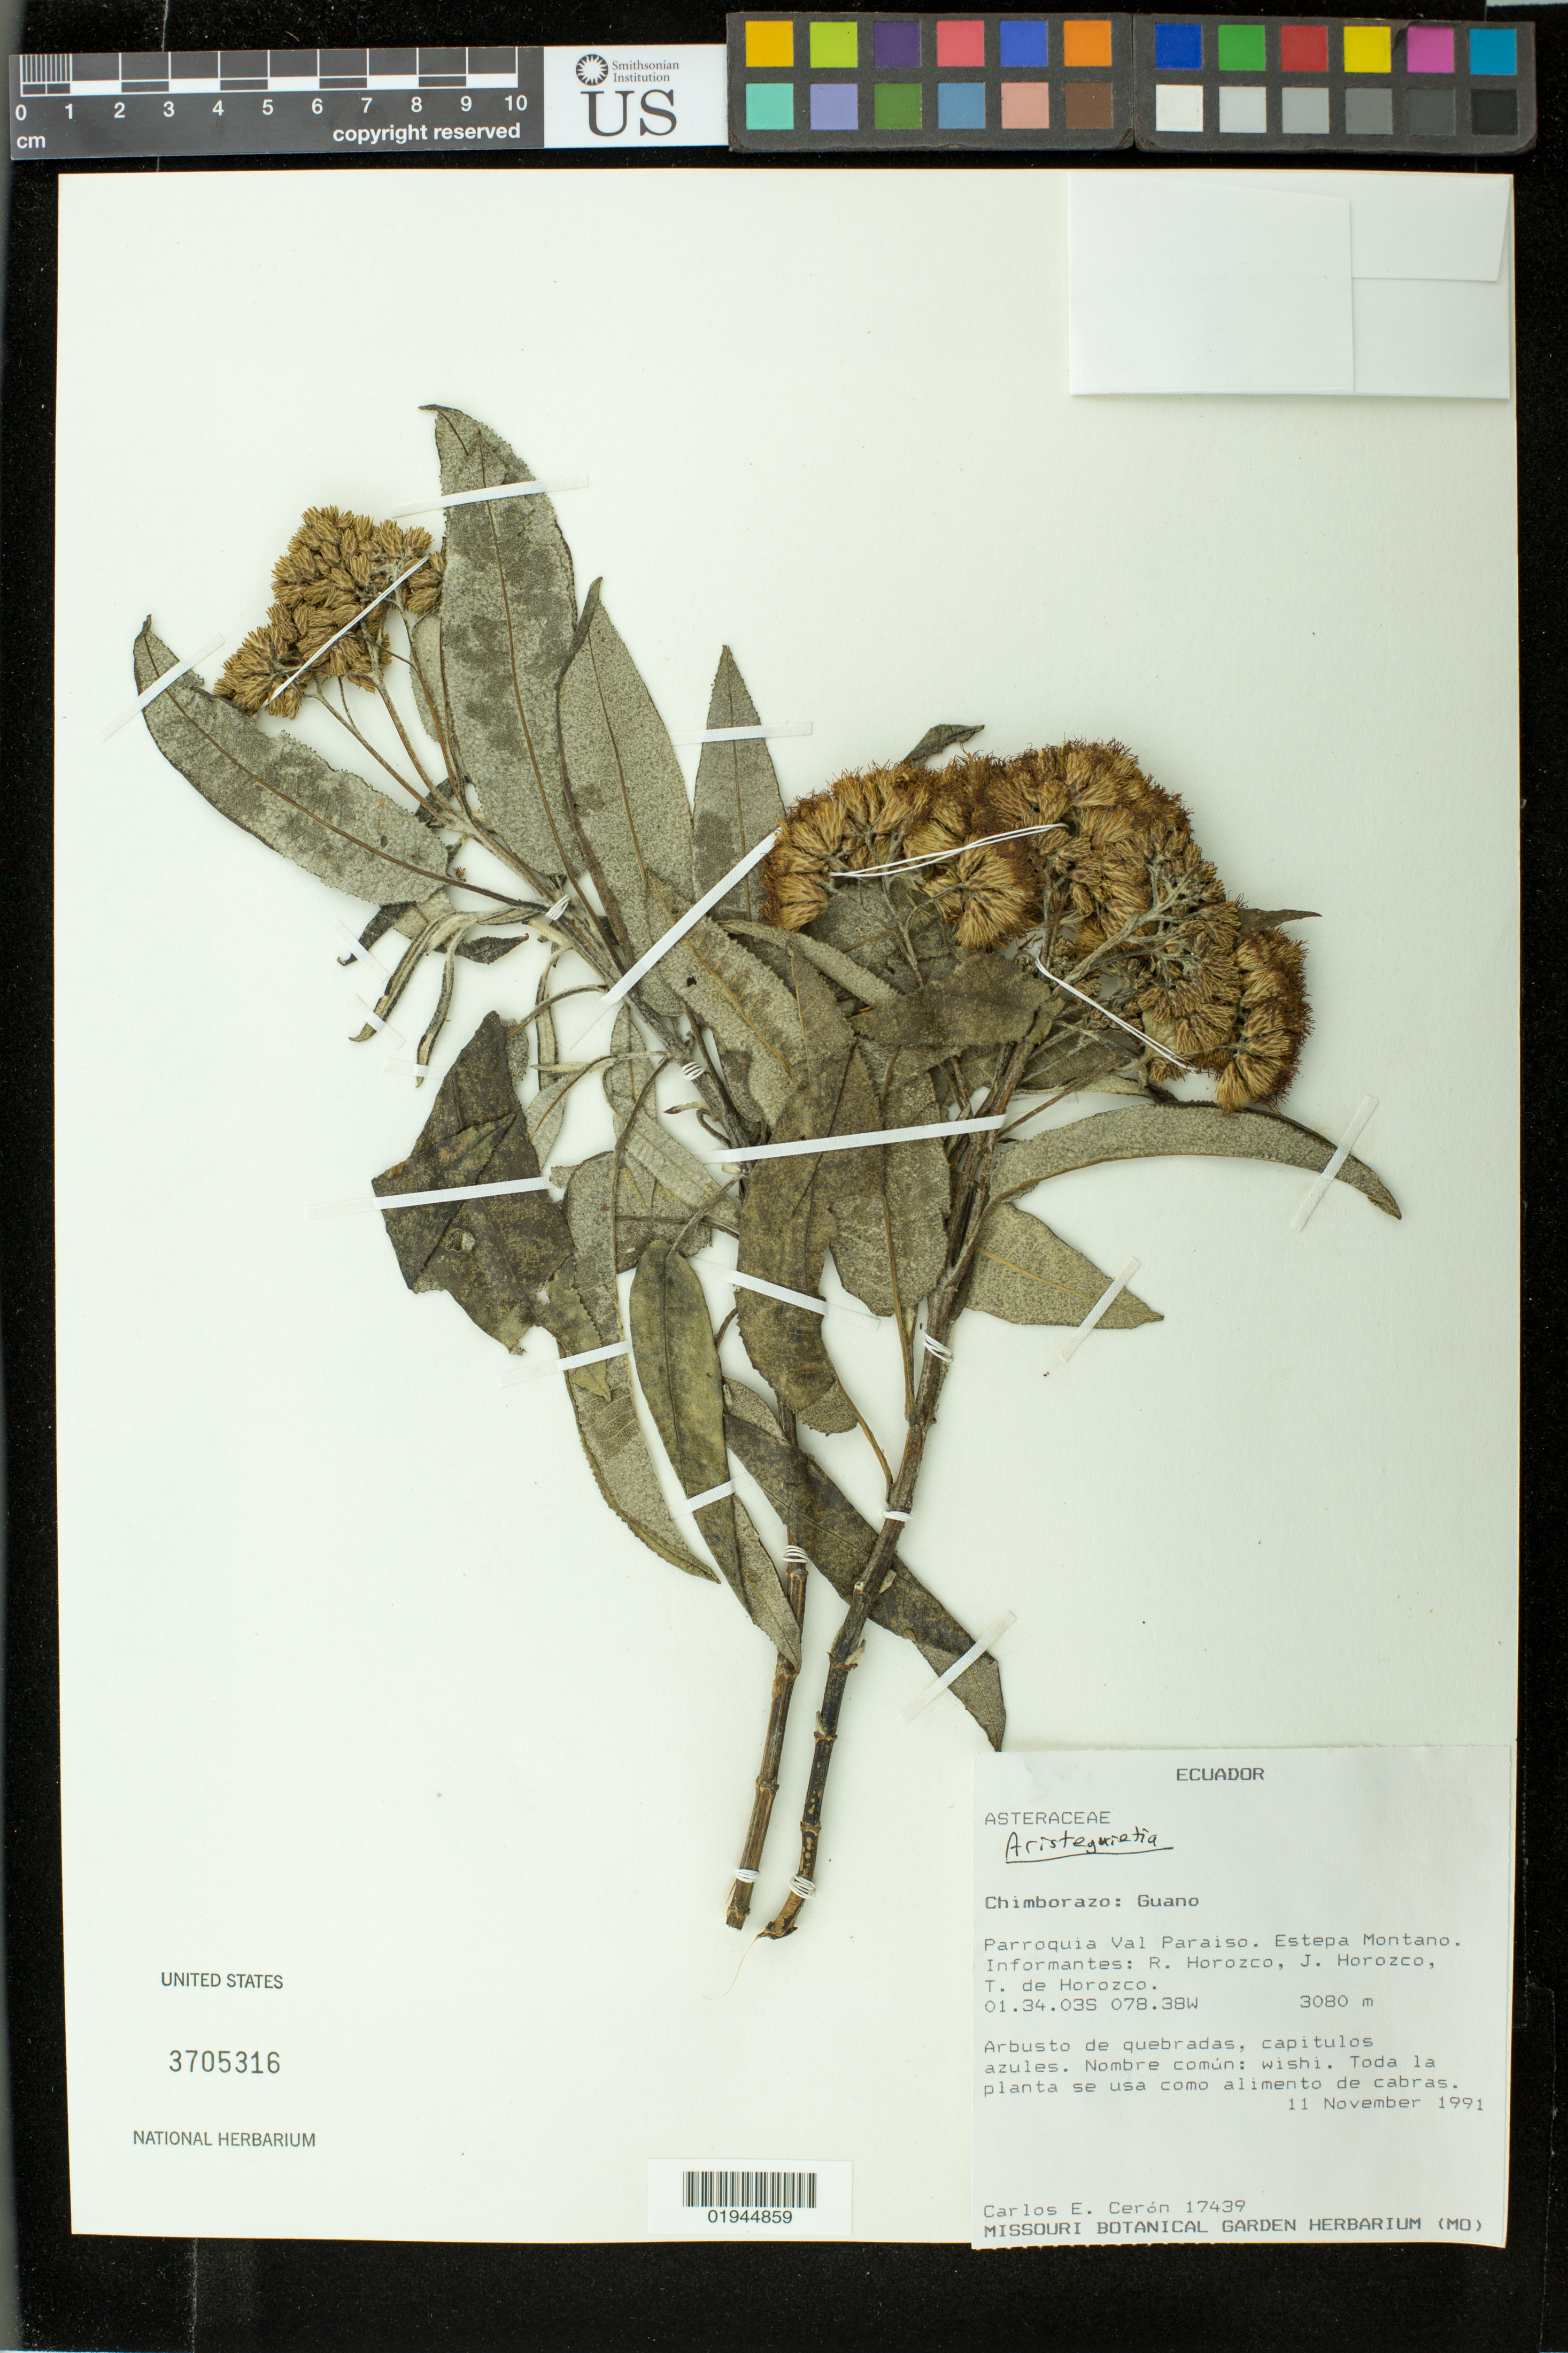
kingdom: Plantae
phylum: Tracheophyta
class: Magnoliopsida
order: Asterales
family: Asteraceae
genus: Aristeguietia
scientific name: Aristeguietia sp.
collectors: C. E. Cerón M.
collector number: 17439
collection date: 1991-11-11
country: Ecuador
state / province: Chimborazo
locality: Guano. Parroquia Val Paraiso. Estepa Montano.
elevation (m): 3080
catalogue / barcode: US 3705316